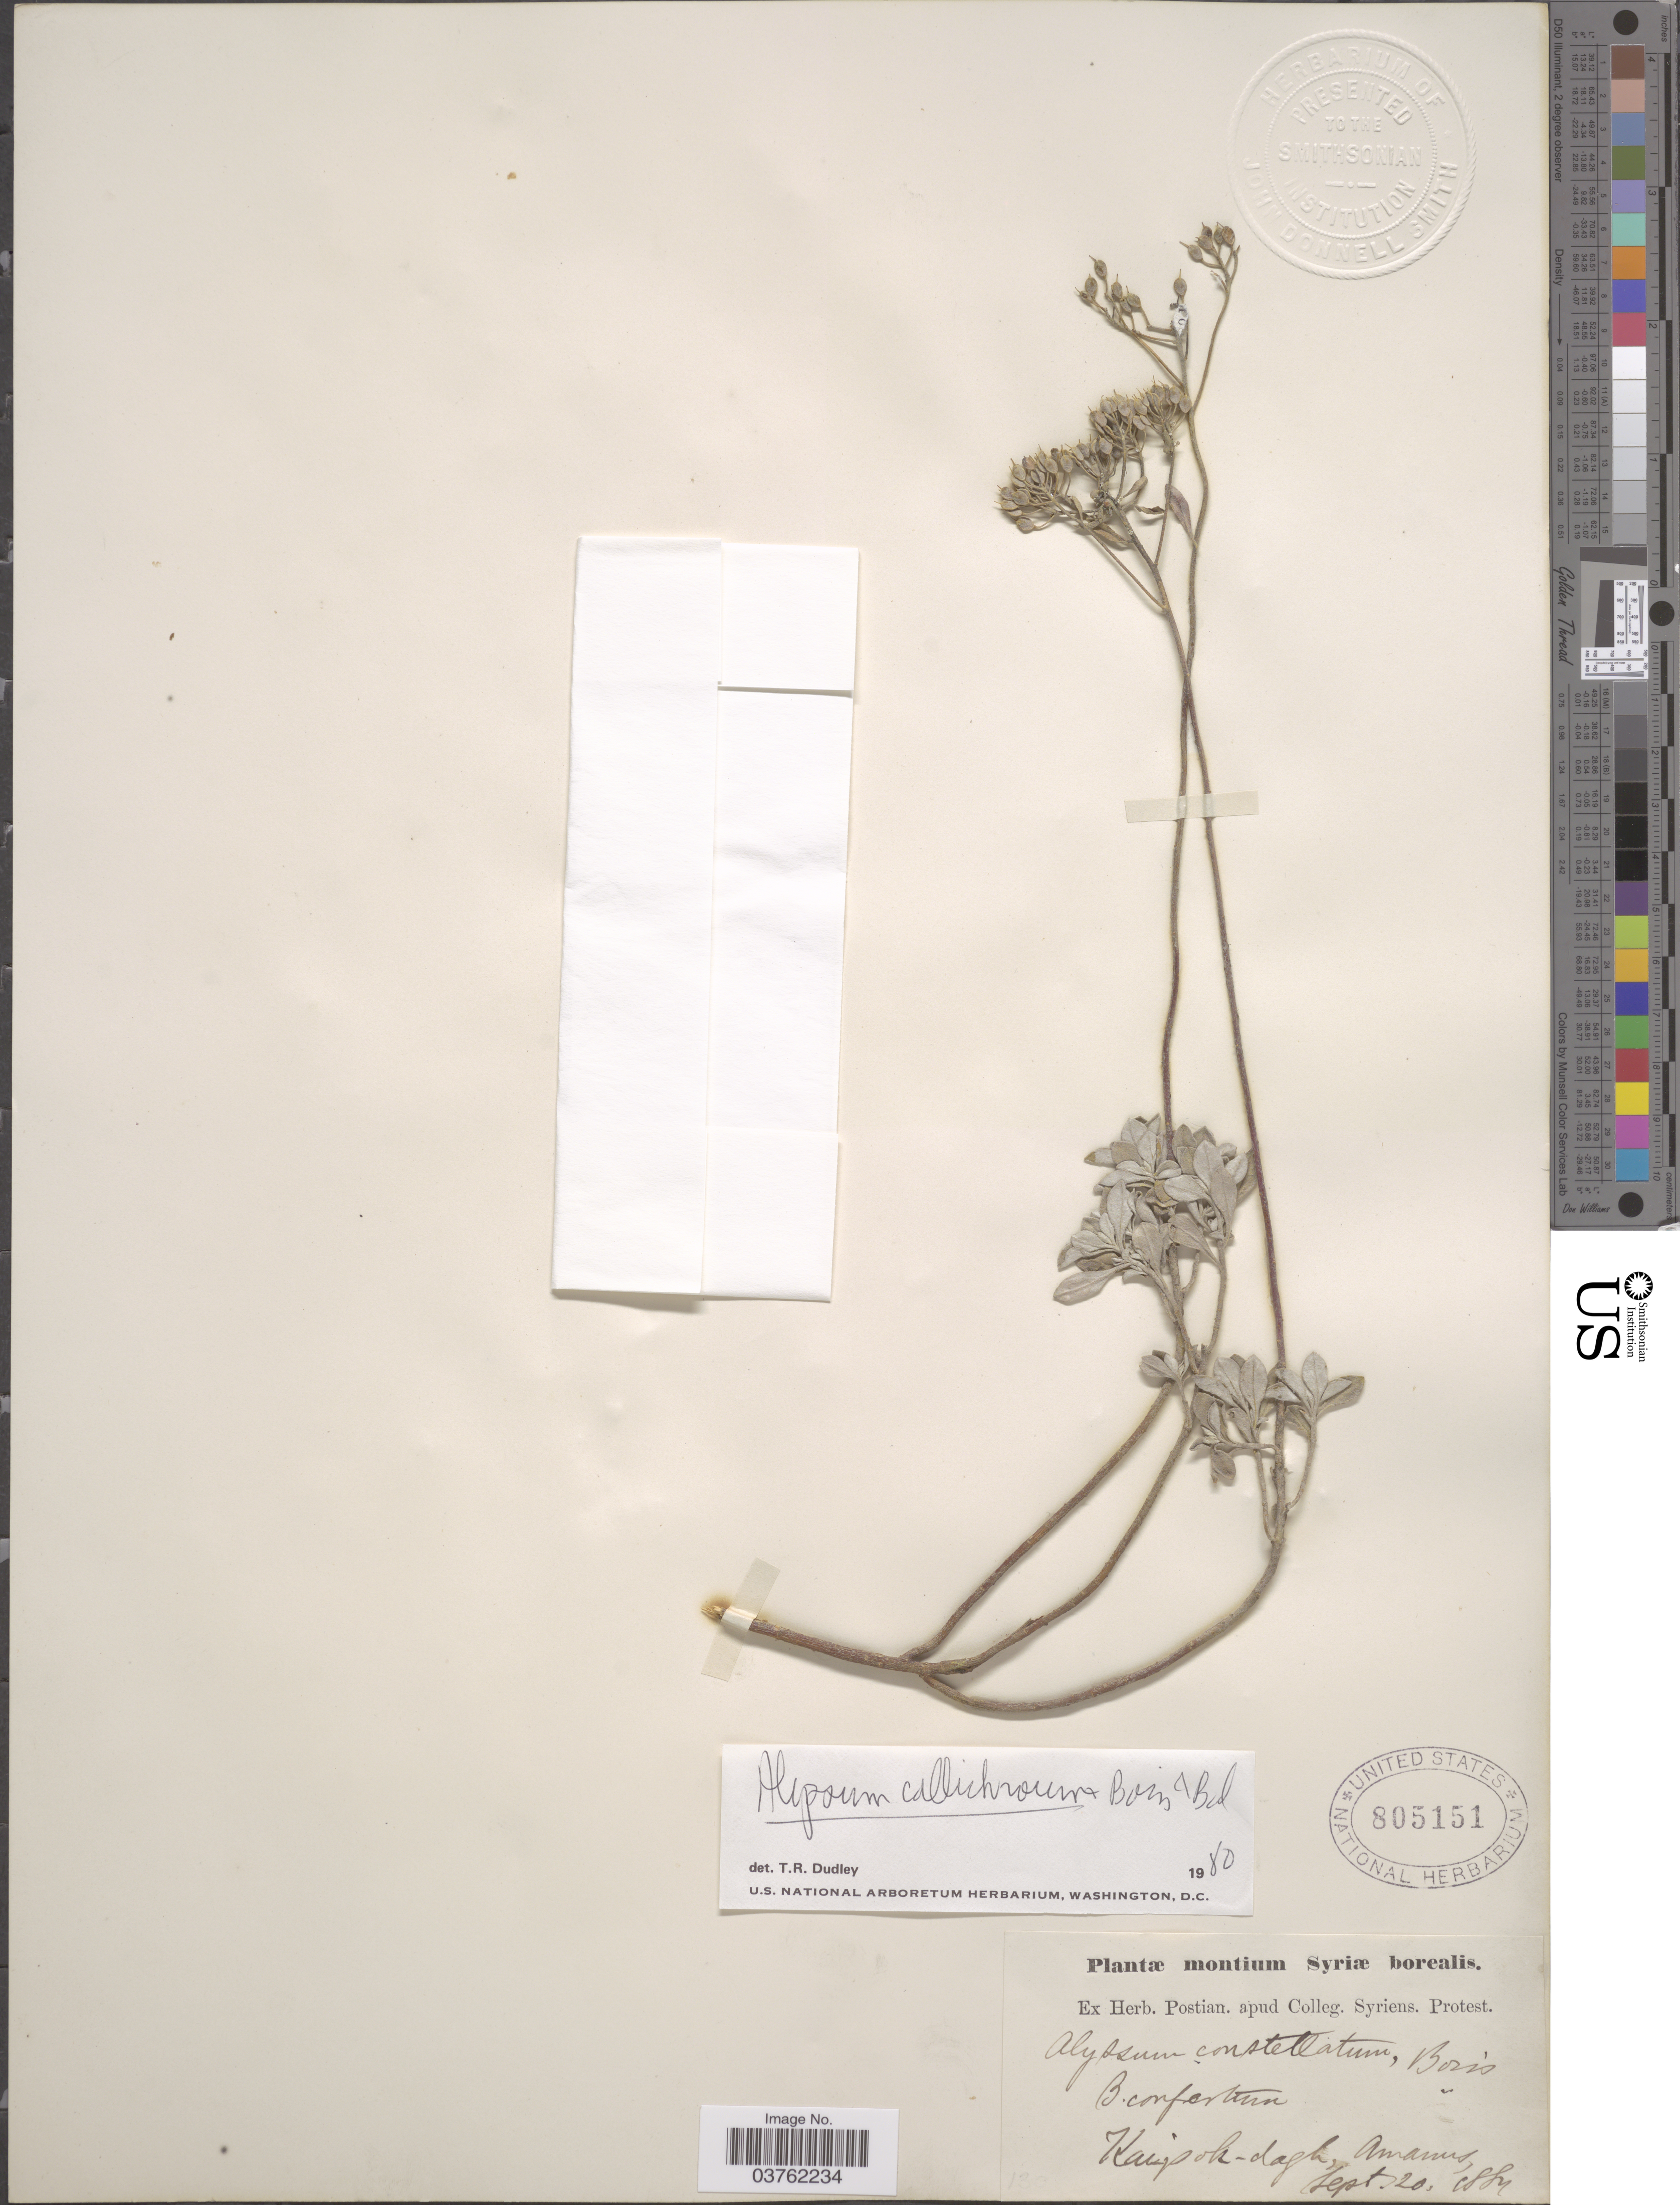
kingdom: Plantae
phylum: Tracheophyta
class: Magnoliopsida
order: Brassicales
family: Brassicaceae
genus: Alyssum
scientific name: Alyssum callichroum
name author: Boiss. & Balansa in Boiss.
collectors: ex herb. Postian. apud Colleg. Syriens. Protest. USE "Fannie P. A. Shepard" (10308853) AS PRIMARY COLLECTOR INSTEAD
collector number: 130*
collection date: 1884-09-20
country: Syria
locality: Montium Syriæ borealis. Kaipok-dagh, Amanus.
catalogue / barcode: US 805151